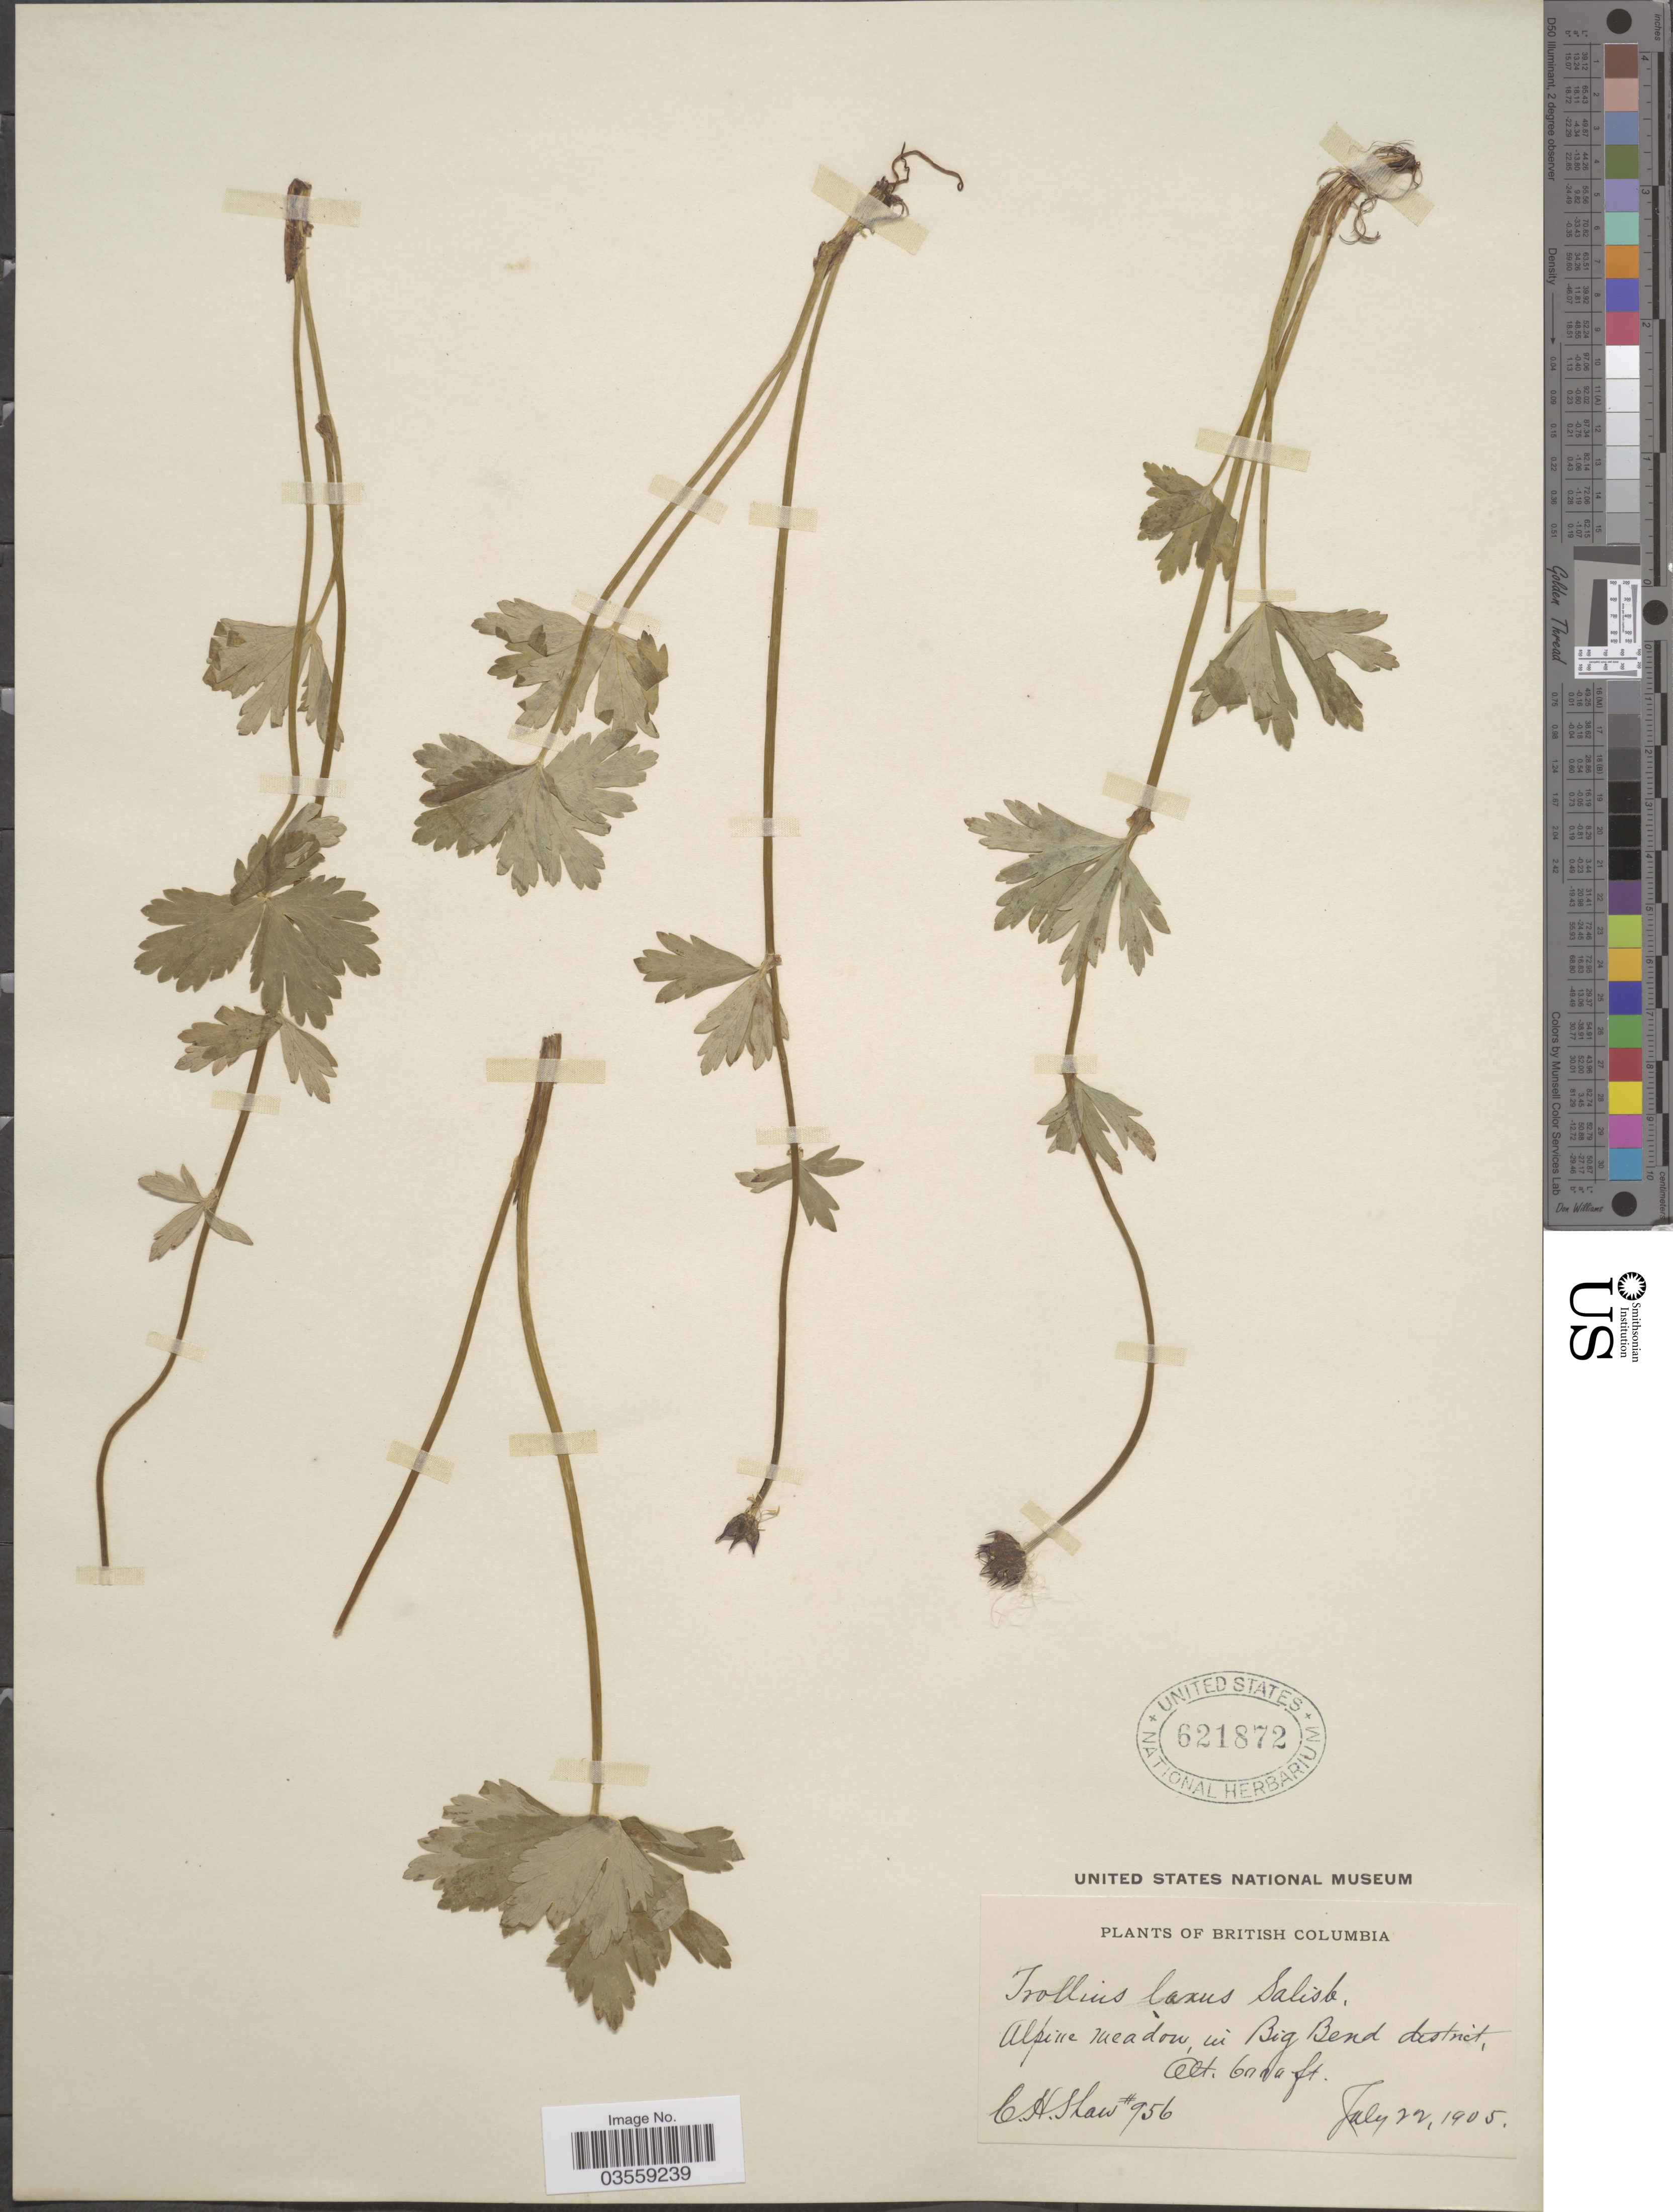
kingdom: Plantae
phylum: Tracheophyta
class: Magnoliopsida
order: Ranunculales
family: Ranunculaceae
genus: Trollius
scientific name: Trollius laxus var. albiflorus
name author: A. Gray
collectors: C. H. Shaw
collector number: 956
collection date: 1905-07-22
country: Canada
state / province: British Columbia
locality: Big Bend district.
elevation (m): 1829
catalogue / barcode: US 621872